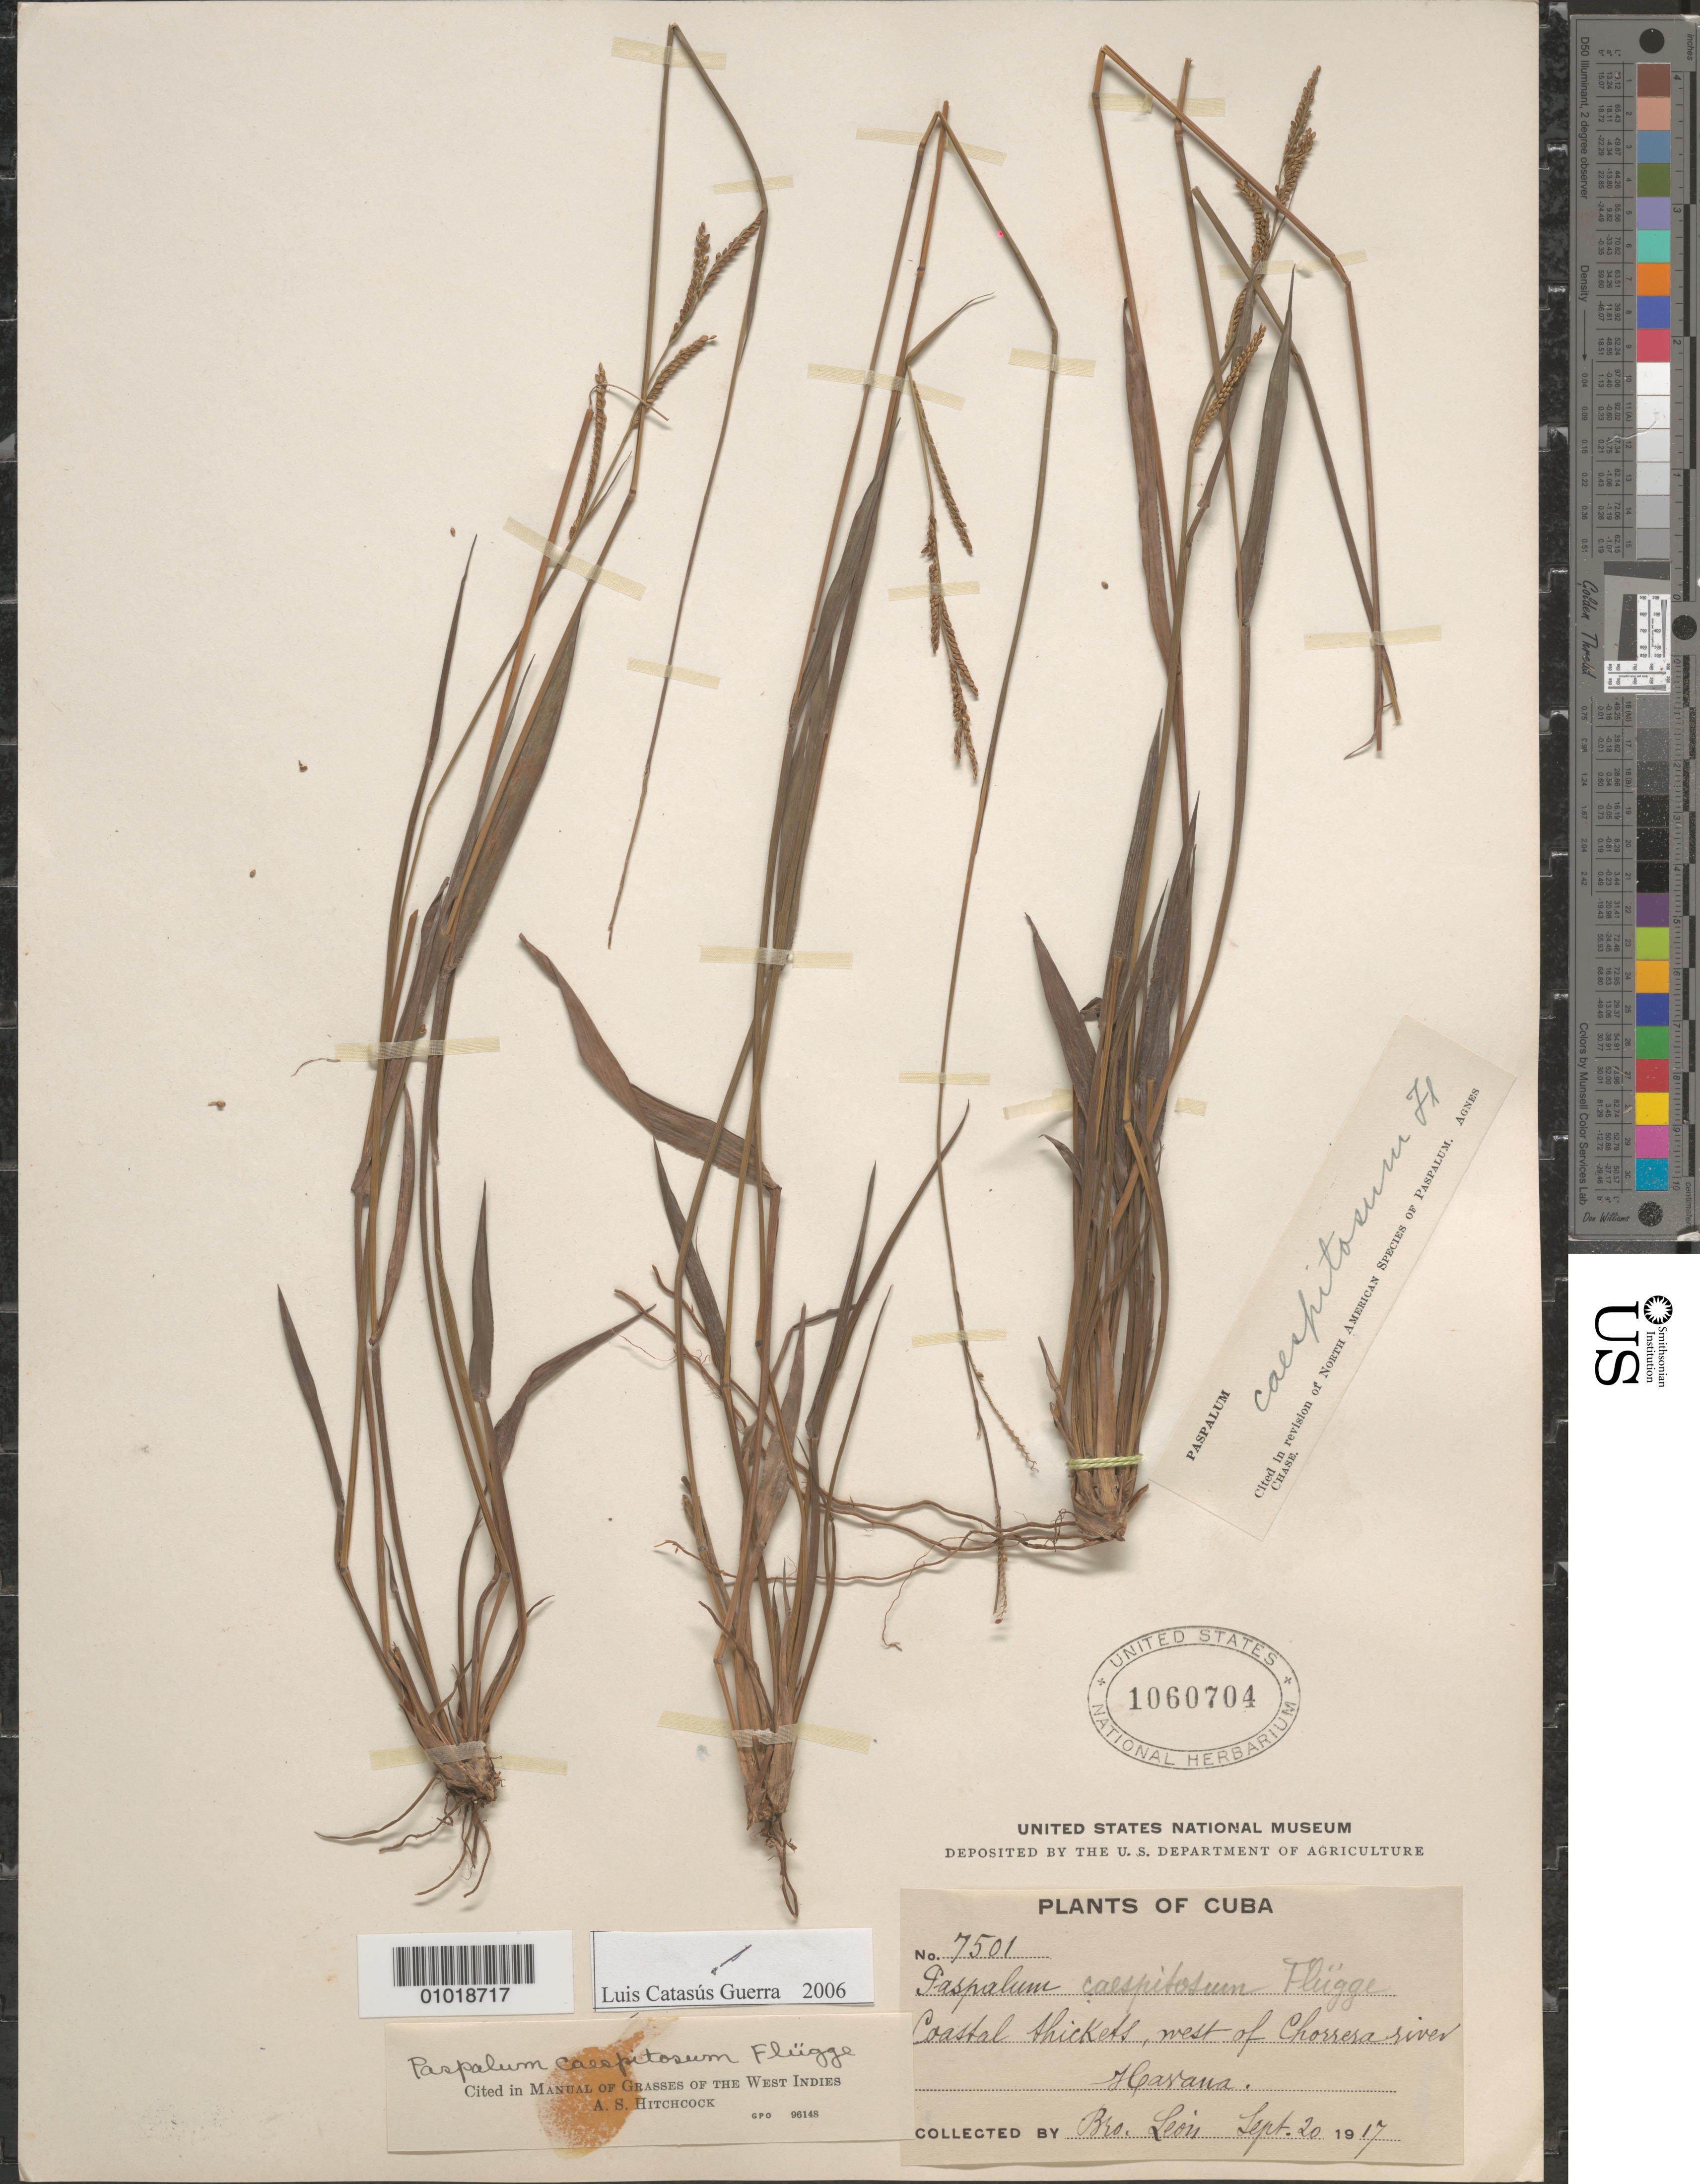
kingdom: Plantae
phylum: Tracheophyta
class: Liliopsida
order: Poales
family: Poaceae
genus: Paspalum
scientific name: Paspalum caespitosum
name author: Flüggé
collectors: Bro. León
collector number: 7501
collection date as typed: Sep 1917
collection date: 1917-09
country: Cuba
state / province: La Habana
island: Cuba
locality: Coastal thicket W of Chossera river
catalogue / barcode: US 1060704